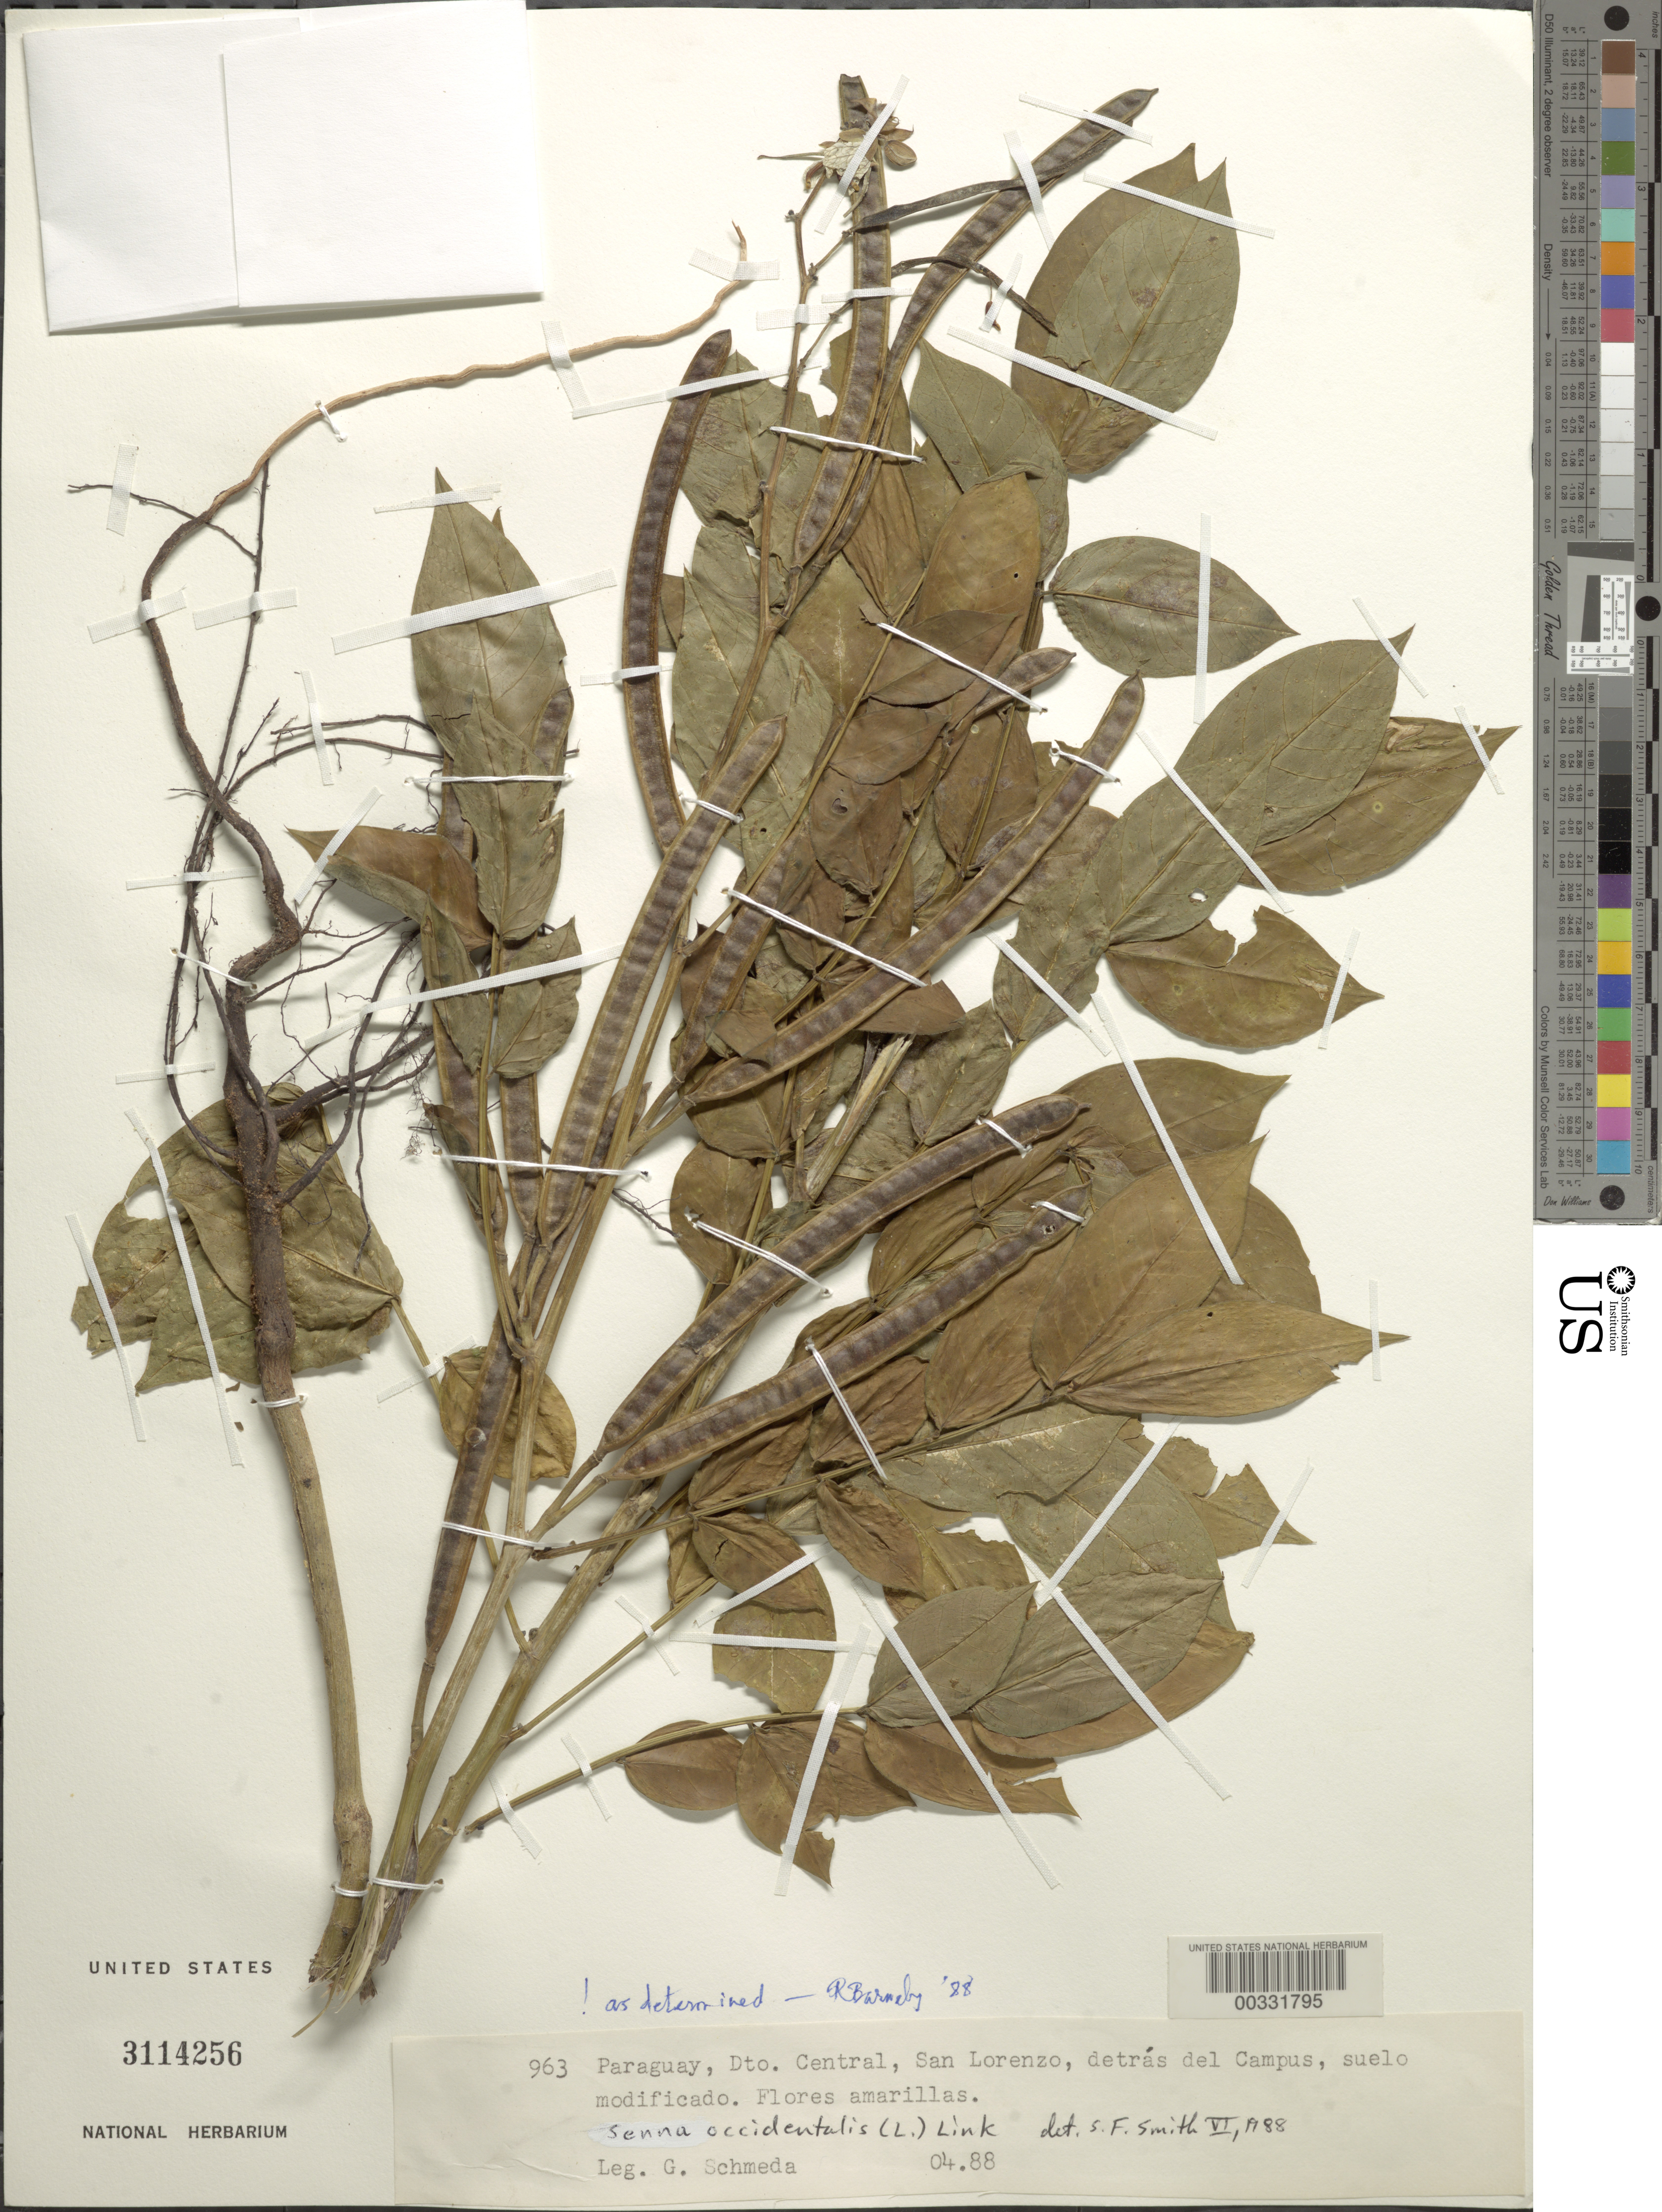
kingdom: Plantae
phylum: Tracheophyta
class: Magnoliopsida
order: Fabales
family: Fabaceae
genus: Senna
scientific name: Senna occidentalis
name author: (L.) Link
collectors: G. Schmeda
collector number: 963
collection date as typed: Apr 1988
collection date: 1988-04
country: Paraguay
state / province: Central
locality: San lorenzo, behind the campus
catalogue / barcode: US 3114256